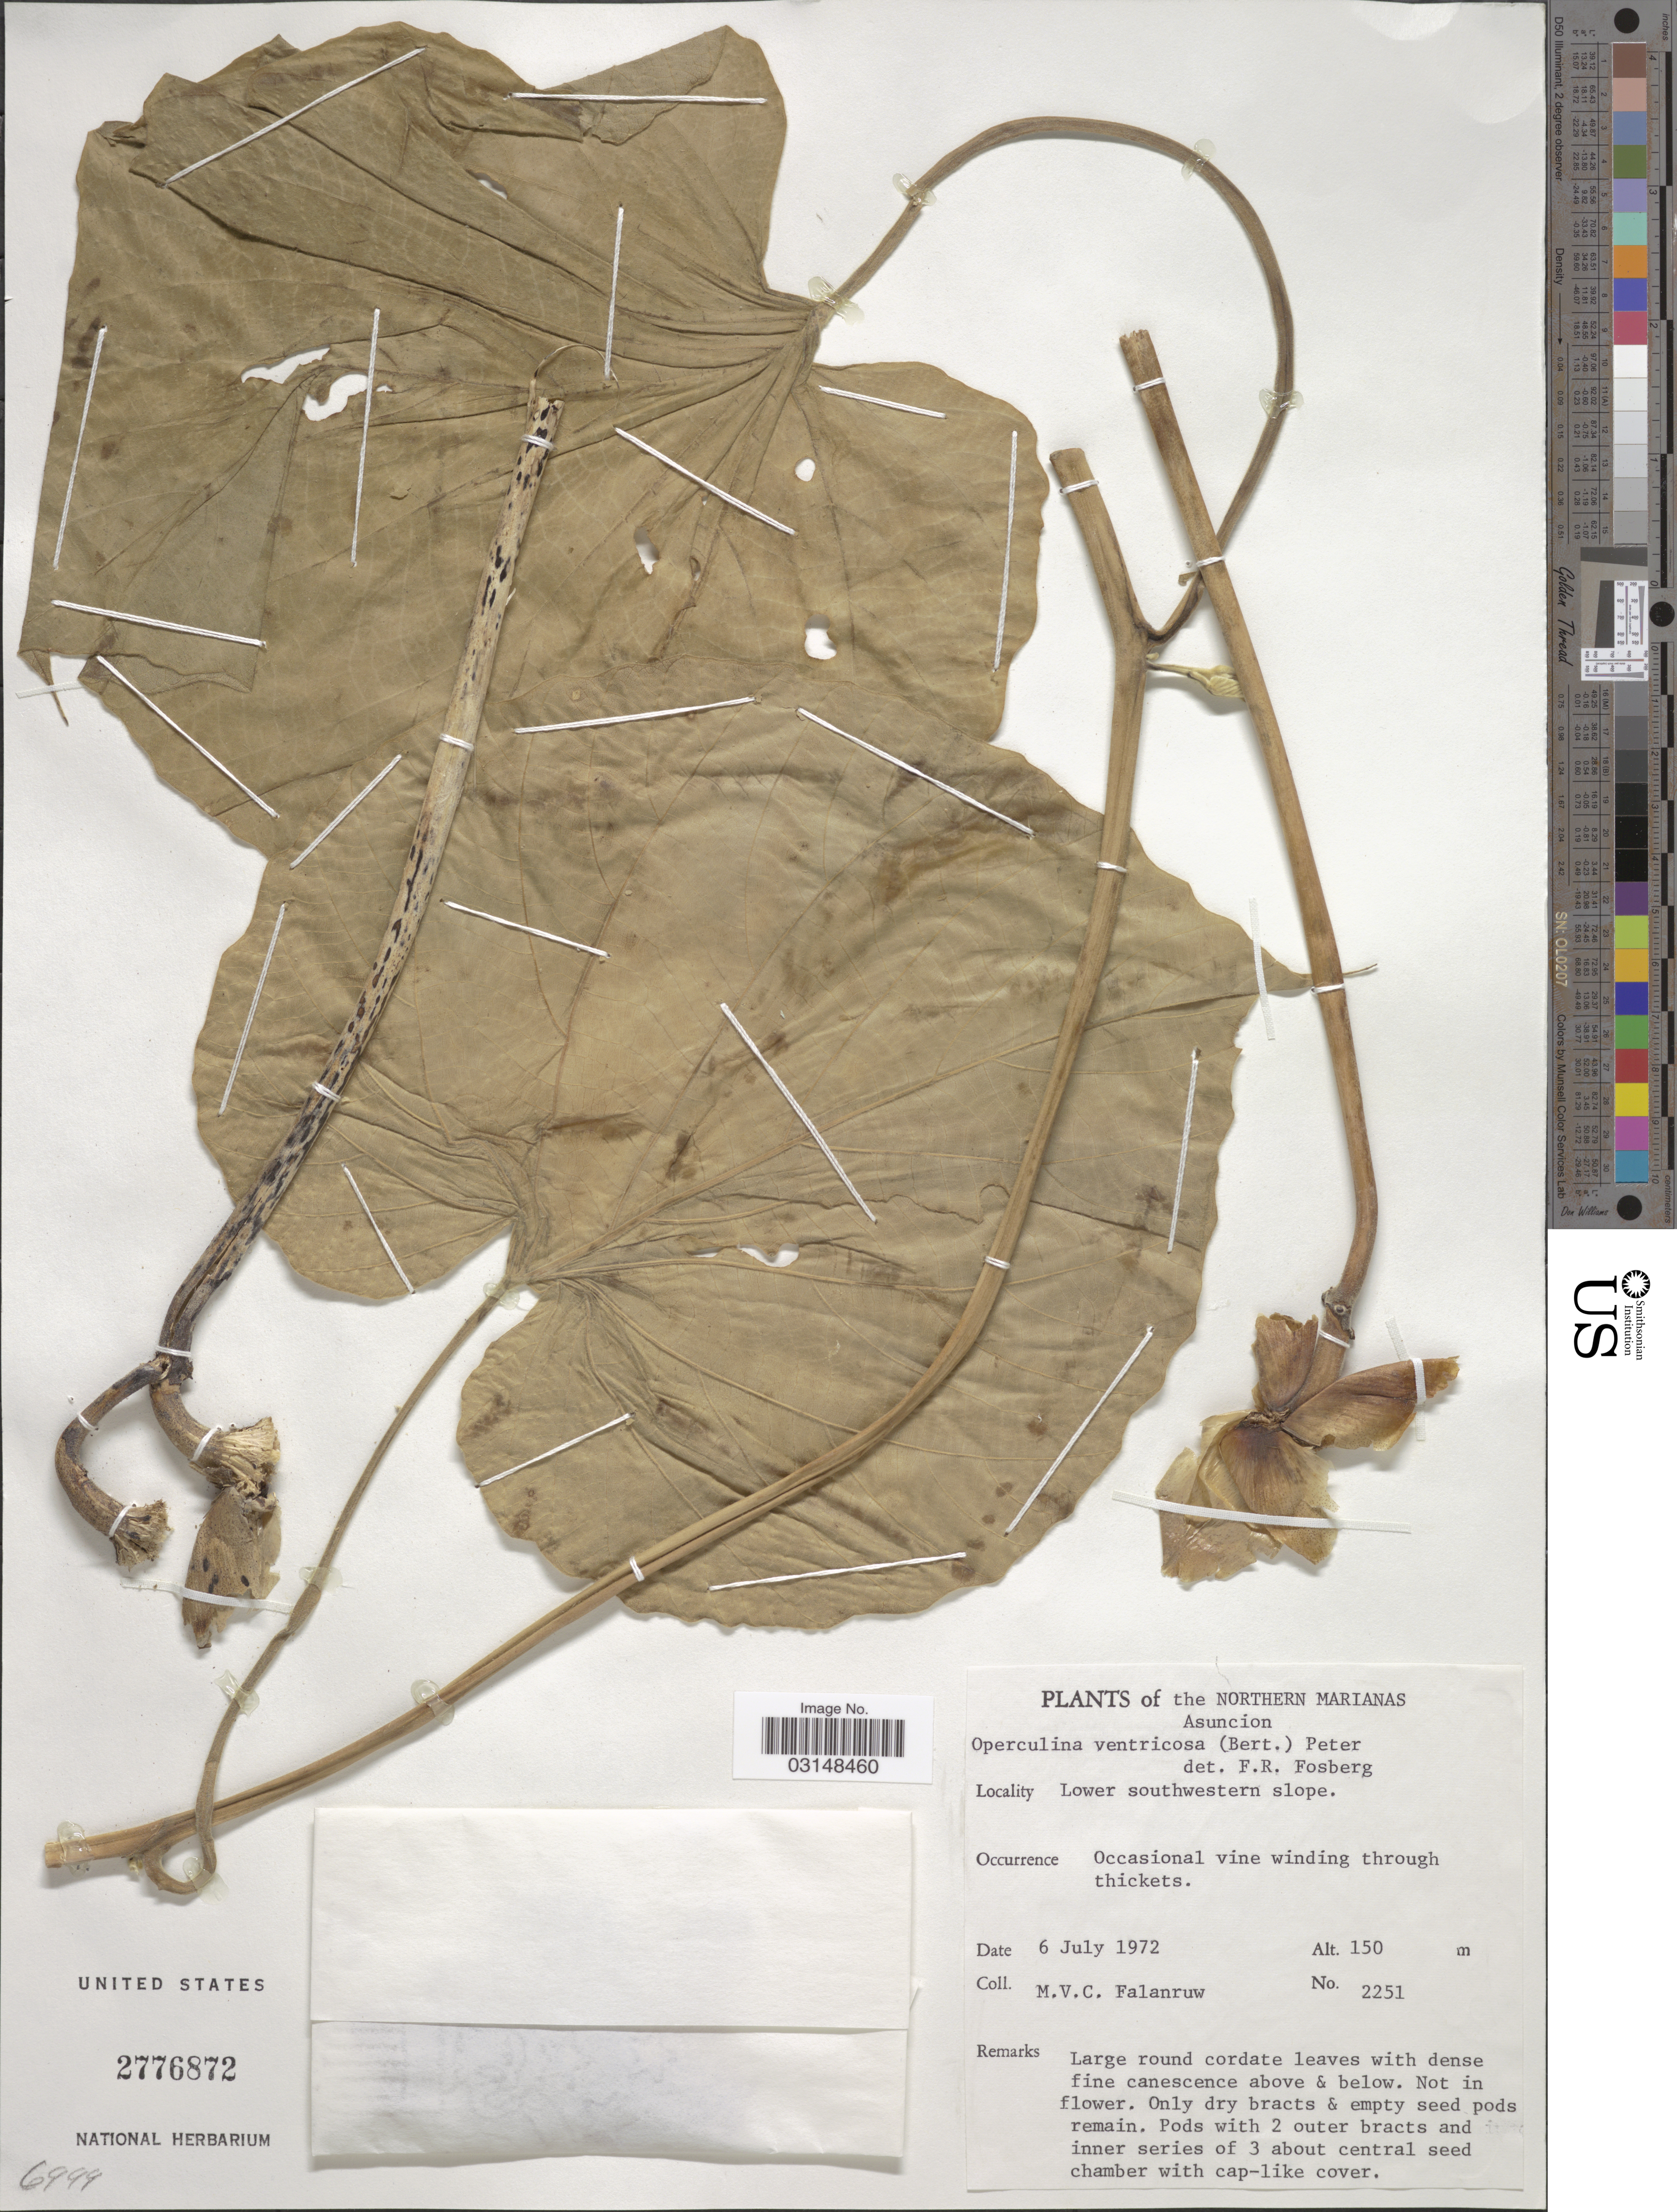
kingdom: Plantae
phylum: Tracheophyta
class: Magnoliopsida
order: Solanales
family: Convolvulaceae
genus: Operculina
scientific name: Operculina ventricosa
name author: (Aubl.) Barb. Rodr.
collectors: M. V. Falanruw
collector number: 2251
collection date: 1972-07-06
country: Northern Mariana Islands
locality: The Northern Marianas, Asuncion, Lower southwestern slope.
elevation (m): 150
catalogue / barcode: US 2776872